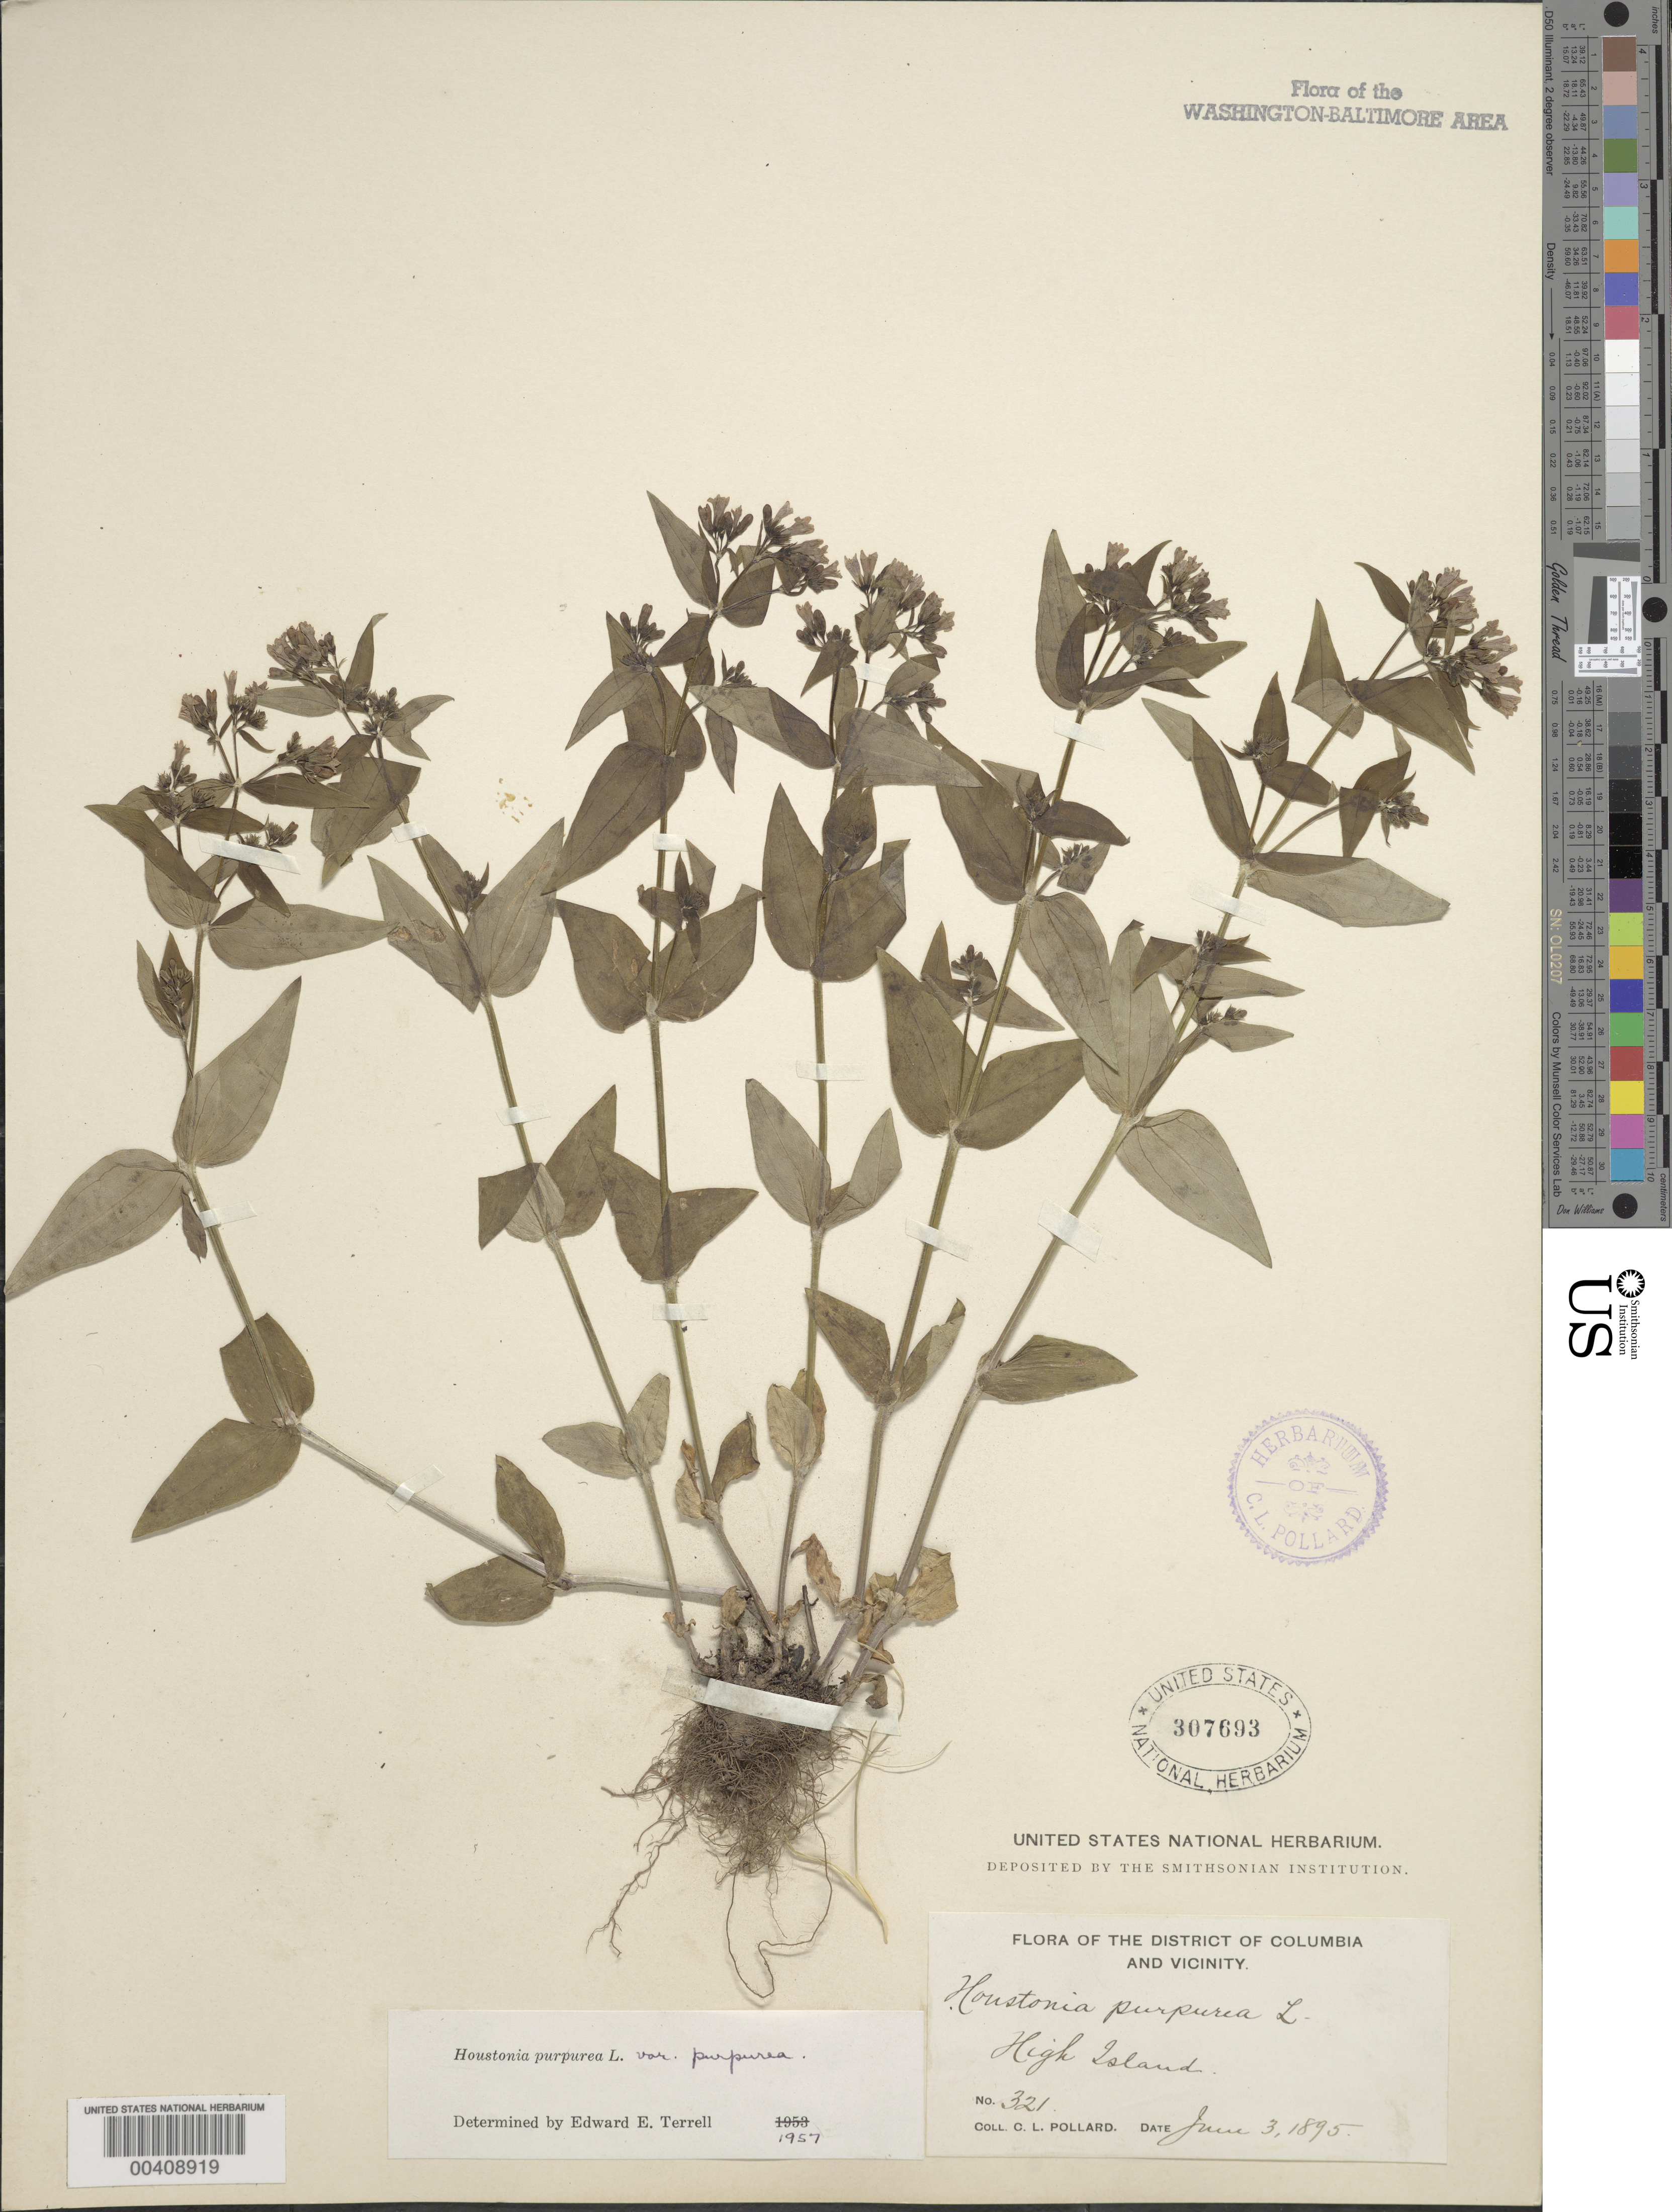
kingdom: Plantae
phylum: Tracheophyta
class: Magnoliopsida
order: Gentianales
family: Rubiaceae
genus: Houstonia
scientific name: Houstonia purpurea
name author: L.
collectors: C. L. Pollard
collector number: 321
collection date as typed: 03 Jun 1895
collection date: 1895-06-03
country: United States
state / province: Maryland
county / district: Montgomery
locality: High Island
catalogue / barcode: US 307693